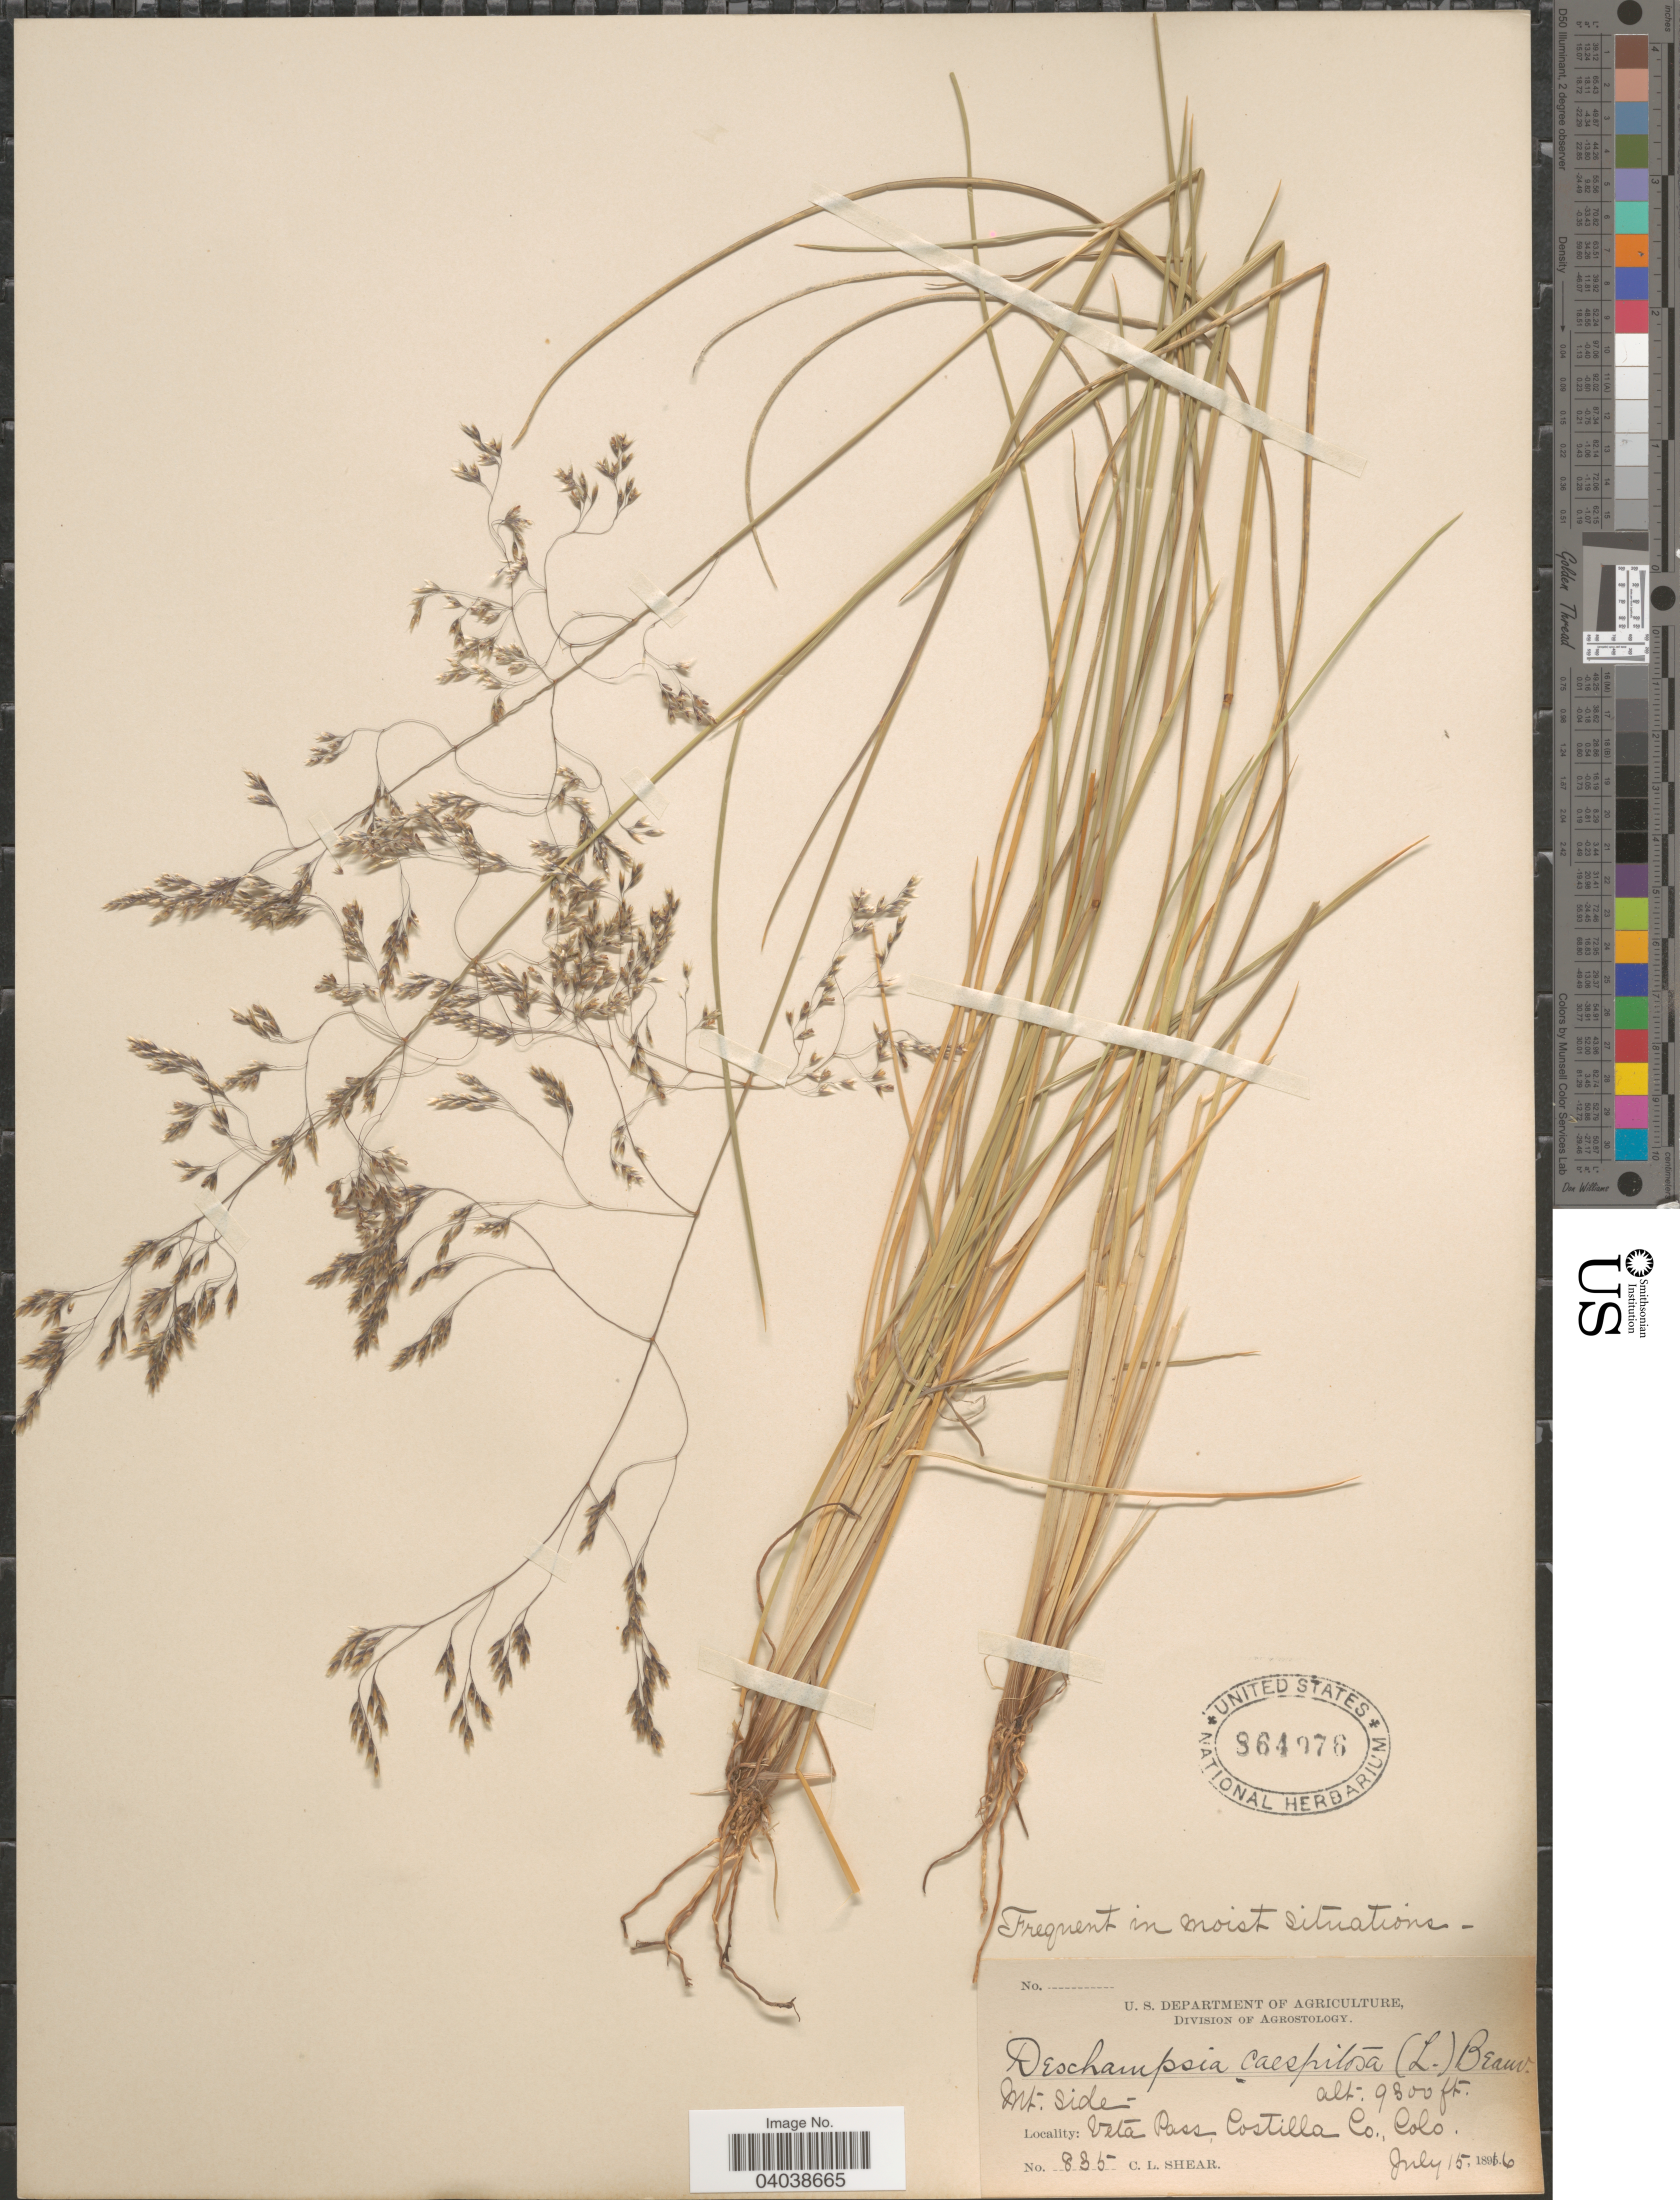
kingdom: Plantae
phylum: Tracheophyta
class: Liliopsida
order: Poales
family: Poaceae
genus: Deschampsia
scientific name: Deschampsia cespitosa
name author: (L.) P. Beauv.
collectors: C. L. Shear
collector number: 835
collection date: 1896-07-15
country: United States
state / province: Colorado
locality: Mt. side. Veta Pass, Costilla Co.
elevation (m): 2835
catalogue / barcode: US 864976